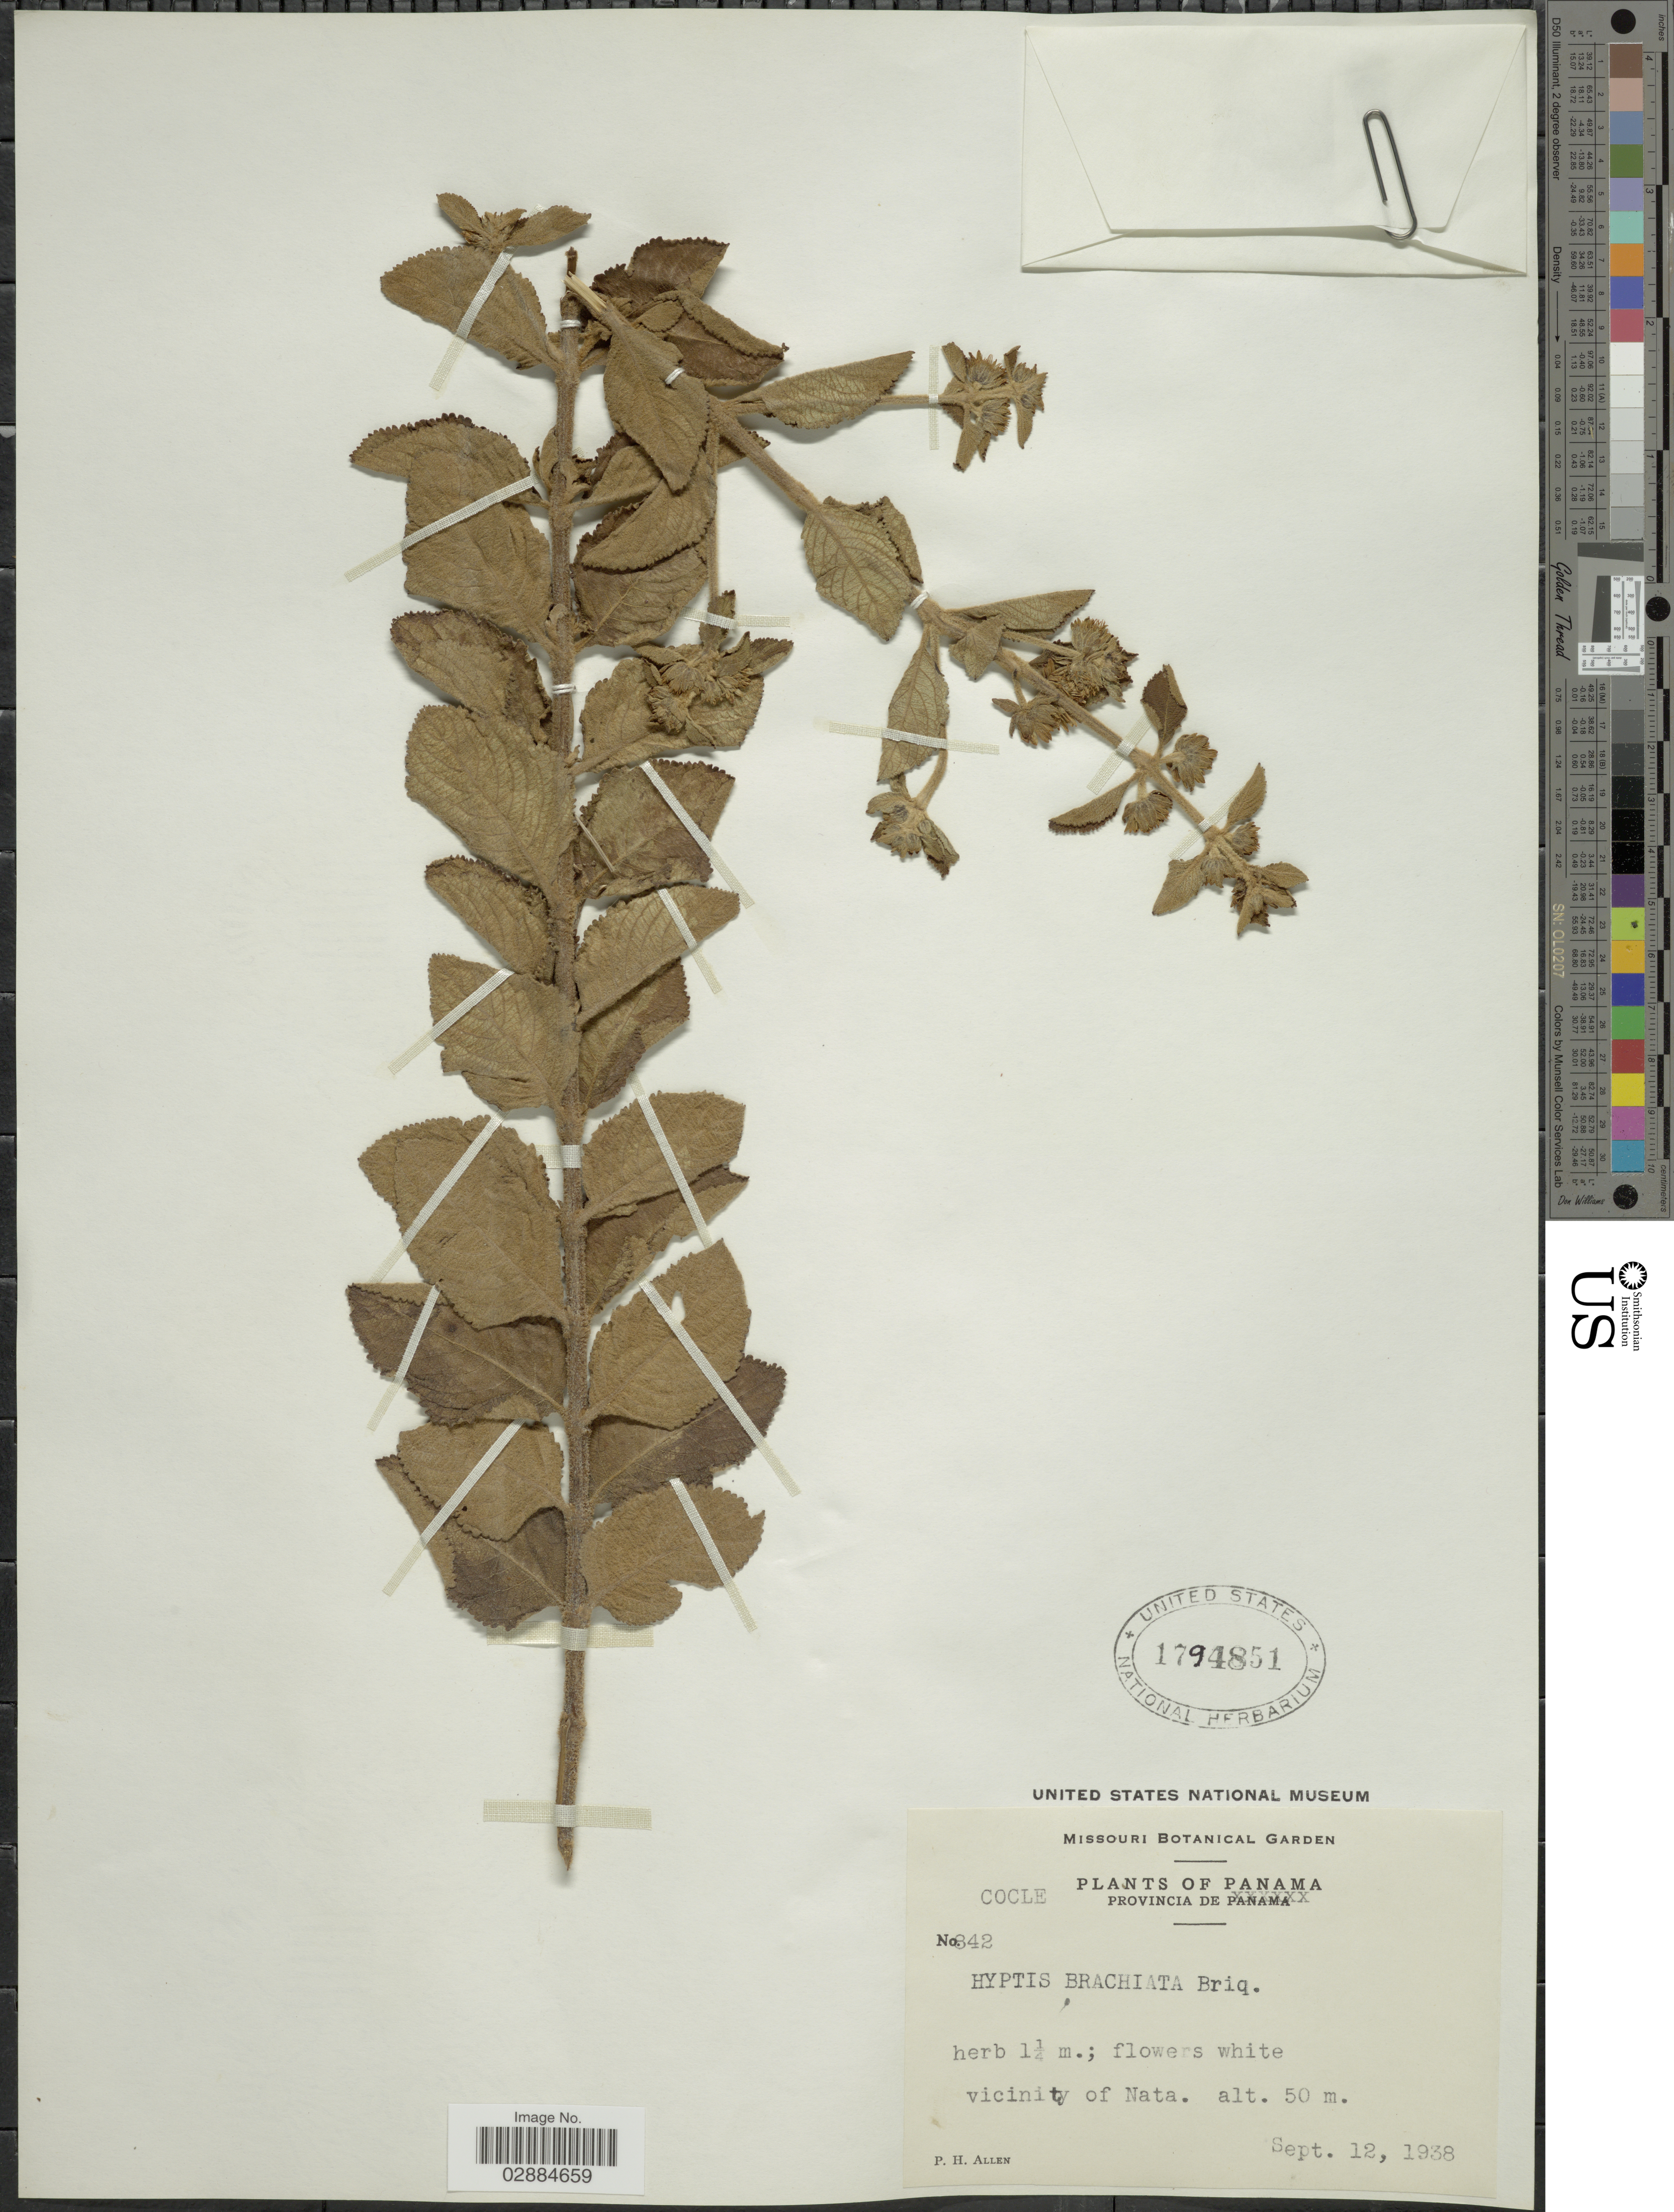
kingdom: Plantae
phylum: Tracheophyta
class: Magnoliopsida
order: Lamiales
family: Lamiaceae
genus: Hyptis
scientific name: Hyptis brachiata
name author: Briq.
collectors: P. H. Allen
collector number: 342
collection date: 1938-09-12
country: Panama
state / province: Coclé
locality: Vicinity of Nata.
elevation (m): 50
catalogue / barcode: US 1794851